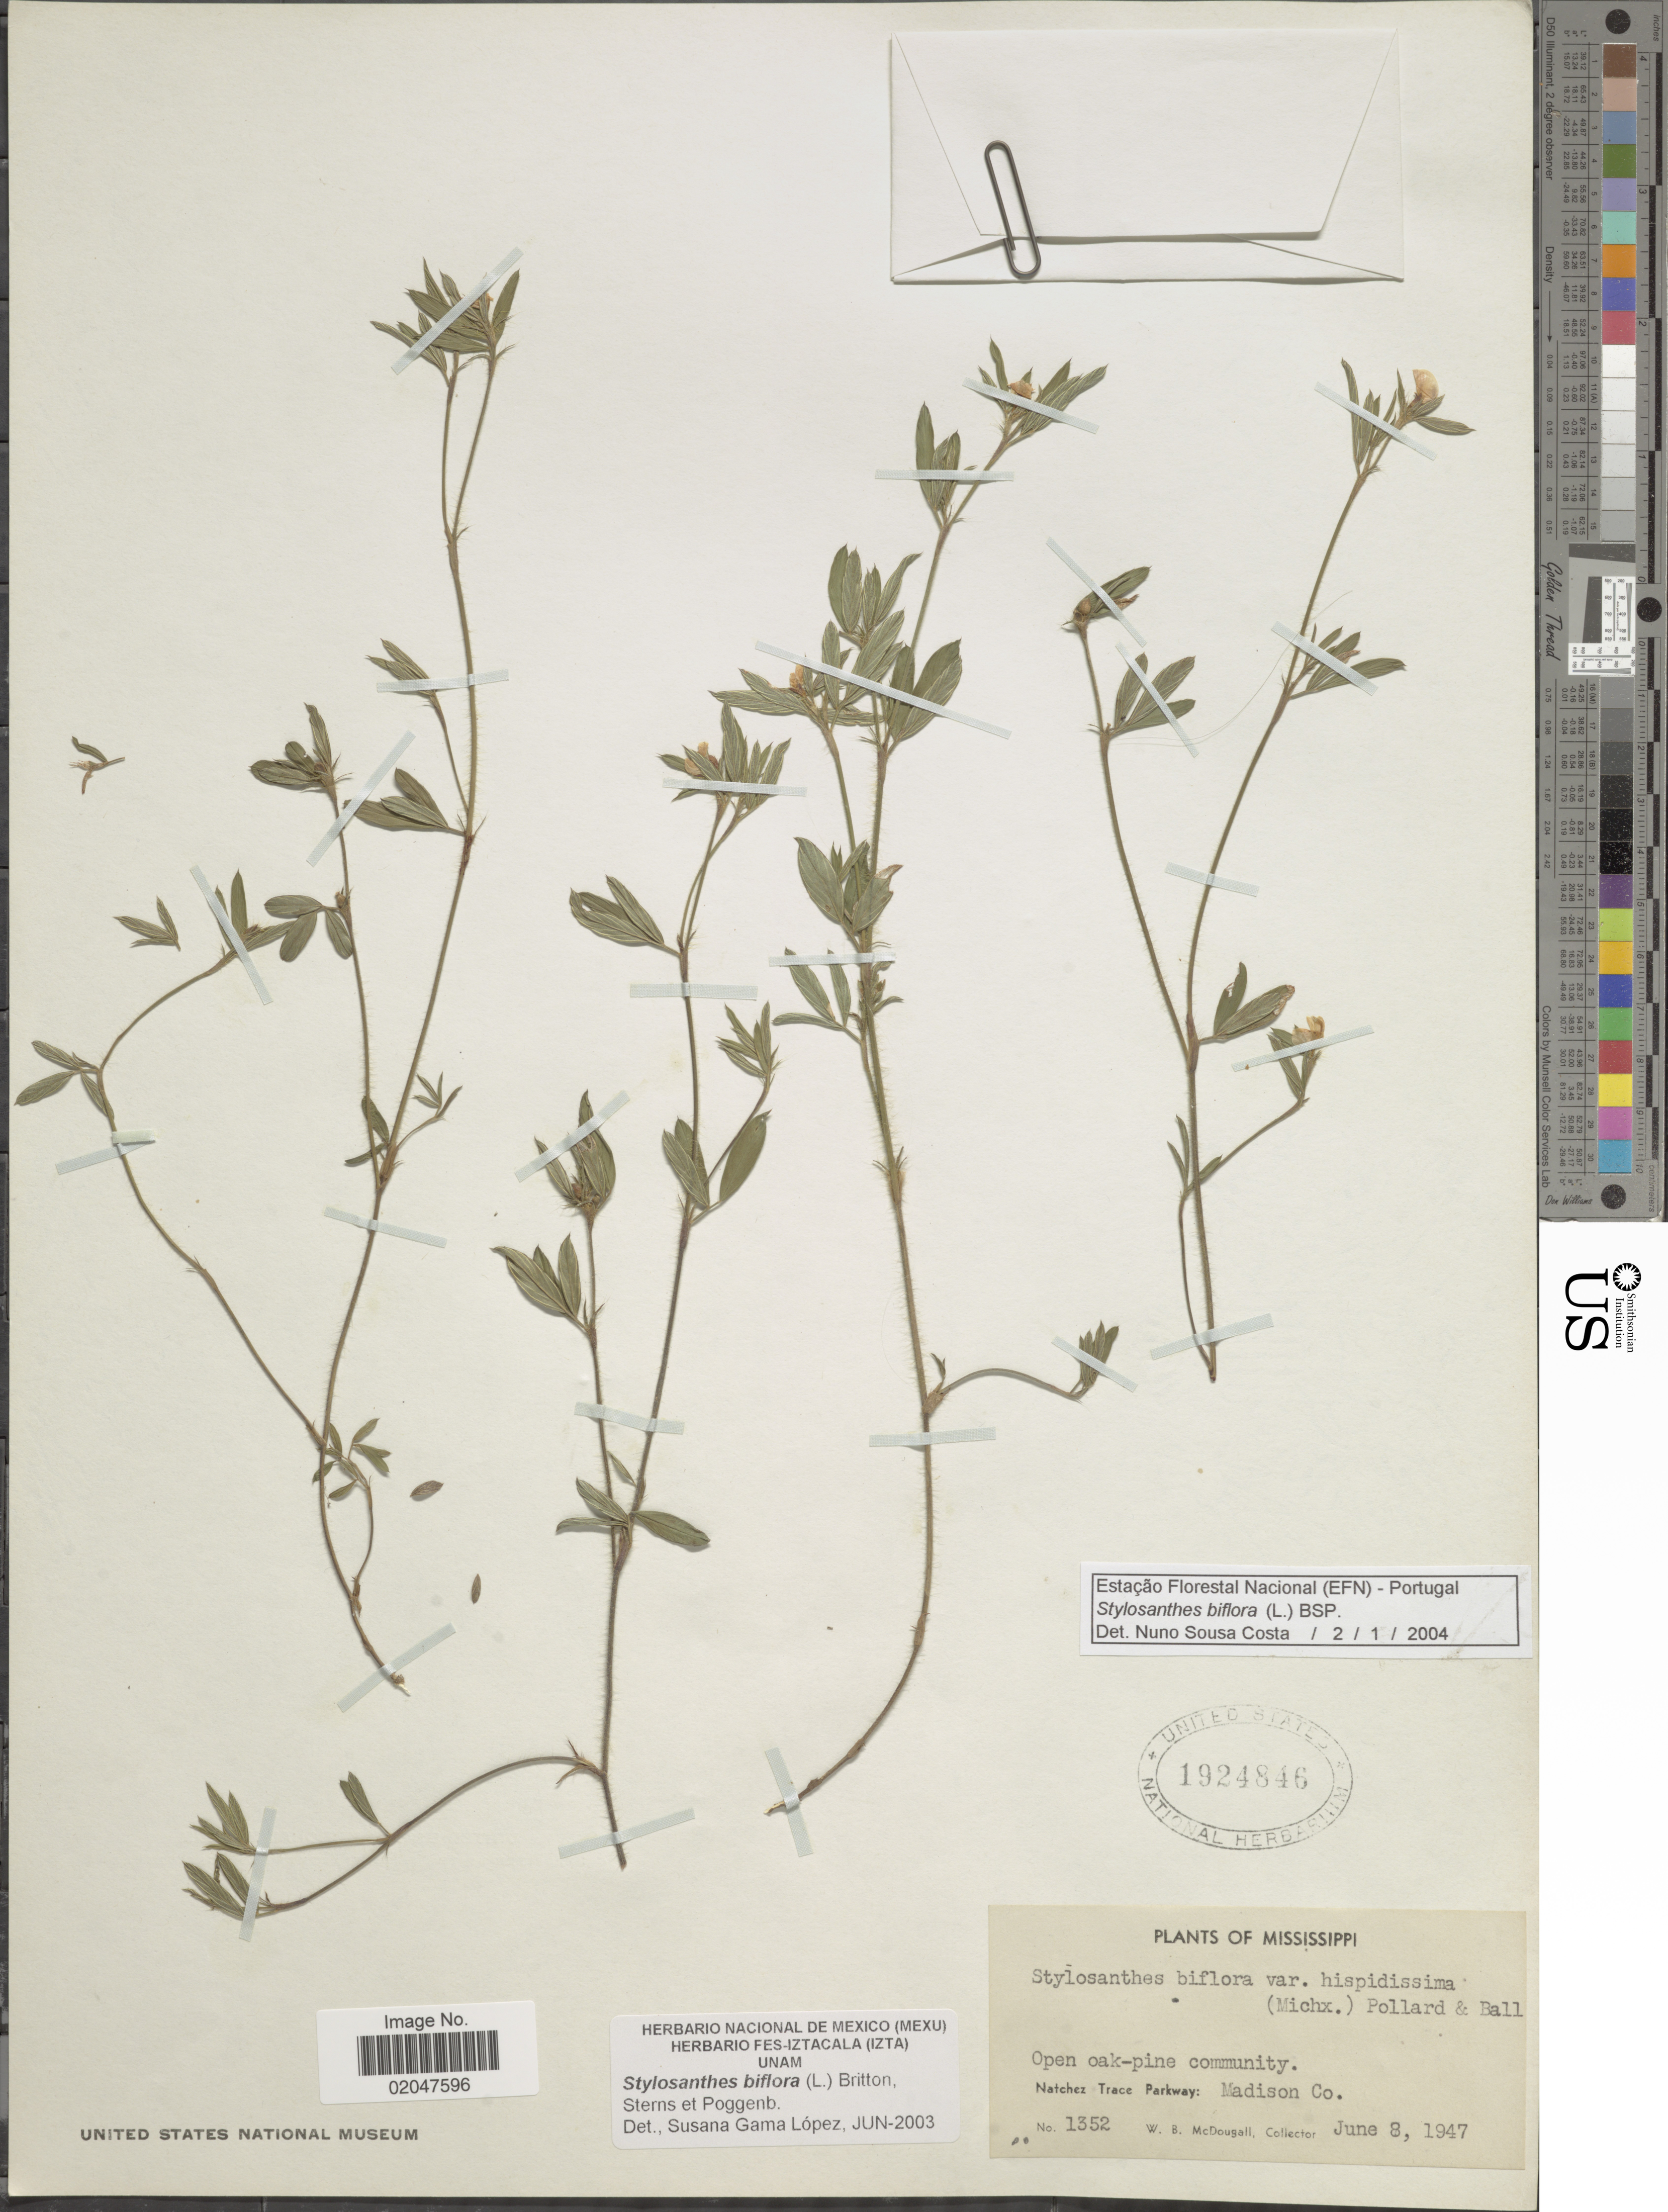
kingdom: Plantae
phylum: Tracheophyta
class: Magnoliopsida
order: Fabales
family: Fabaceae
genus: Stylosanthes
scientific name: Stylosanthes biflora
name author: (L.) Britton et al.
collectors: W. B. McDougall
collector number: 1352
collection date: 1947-06-08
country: United States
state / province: Mississippi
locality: Natchez Trace Parkway, Madison Co.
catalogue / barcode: US 1924846